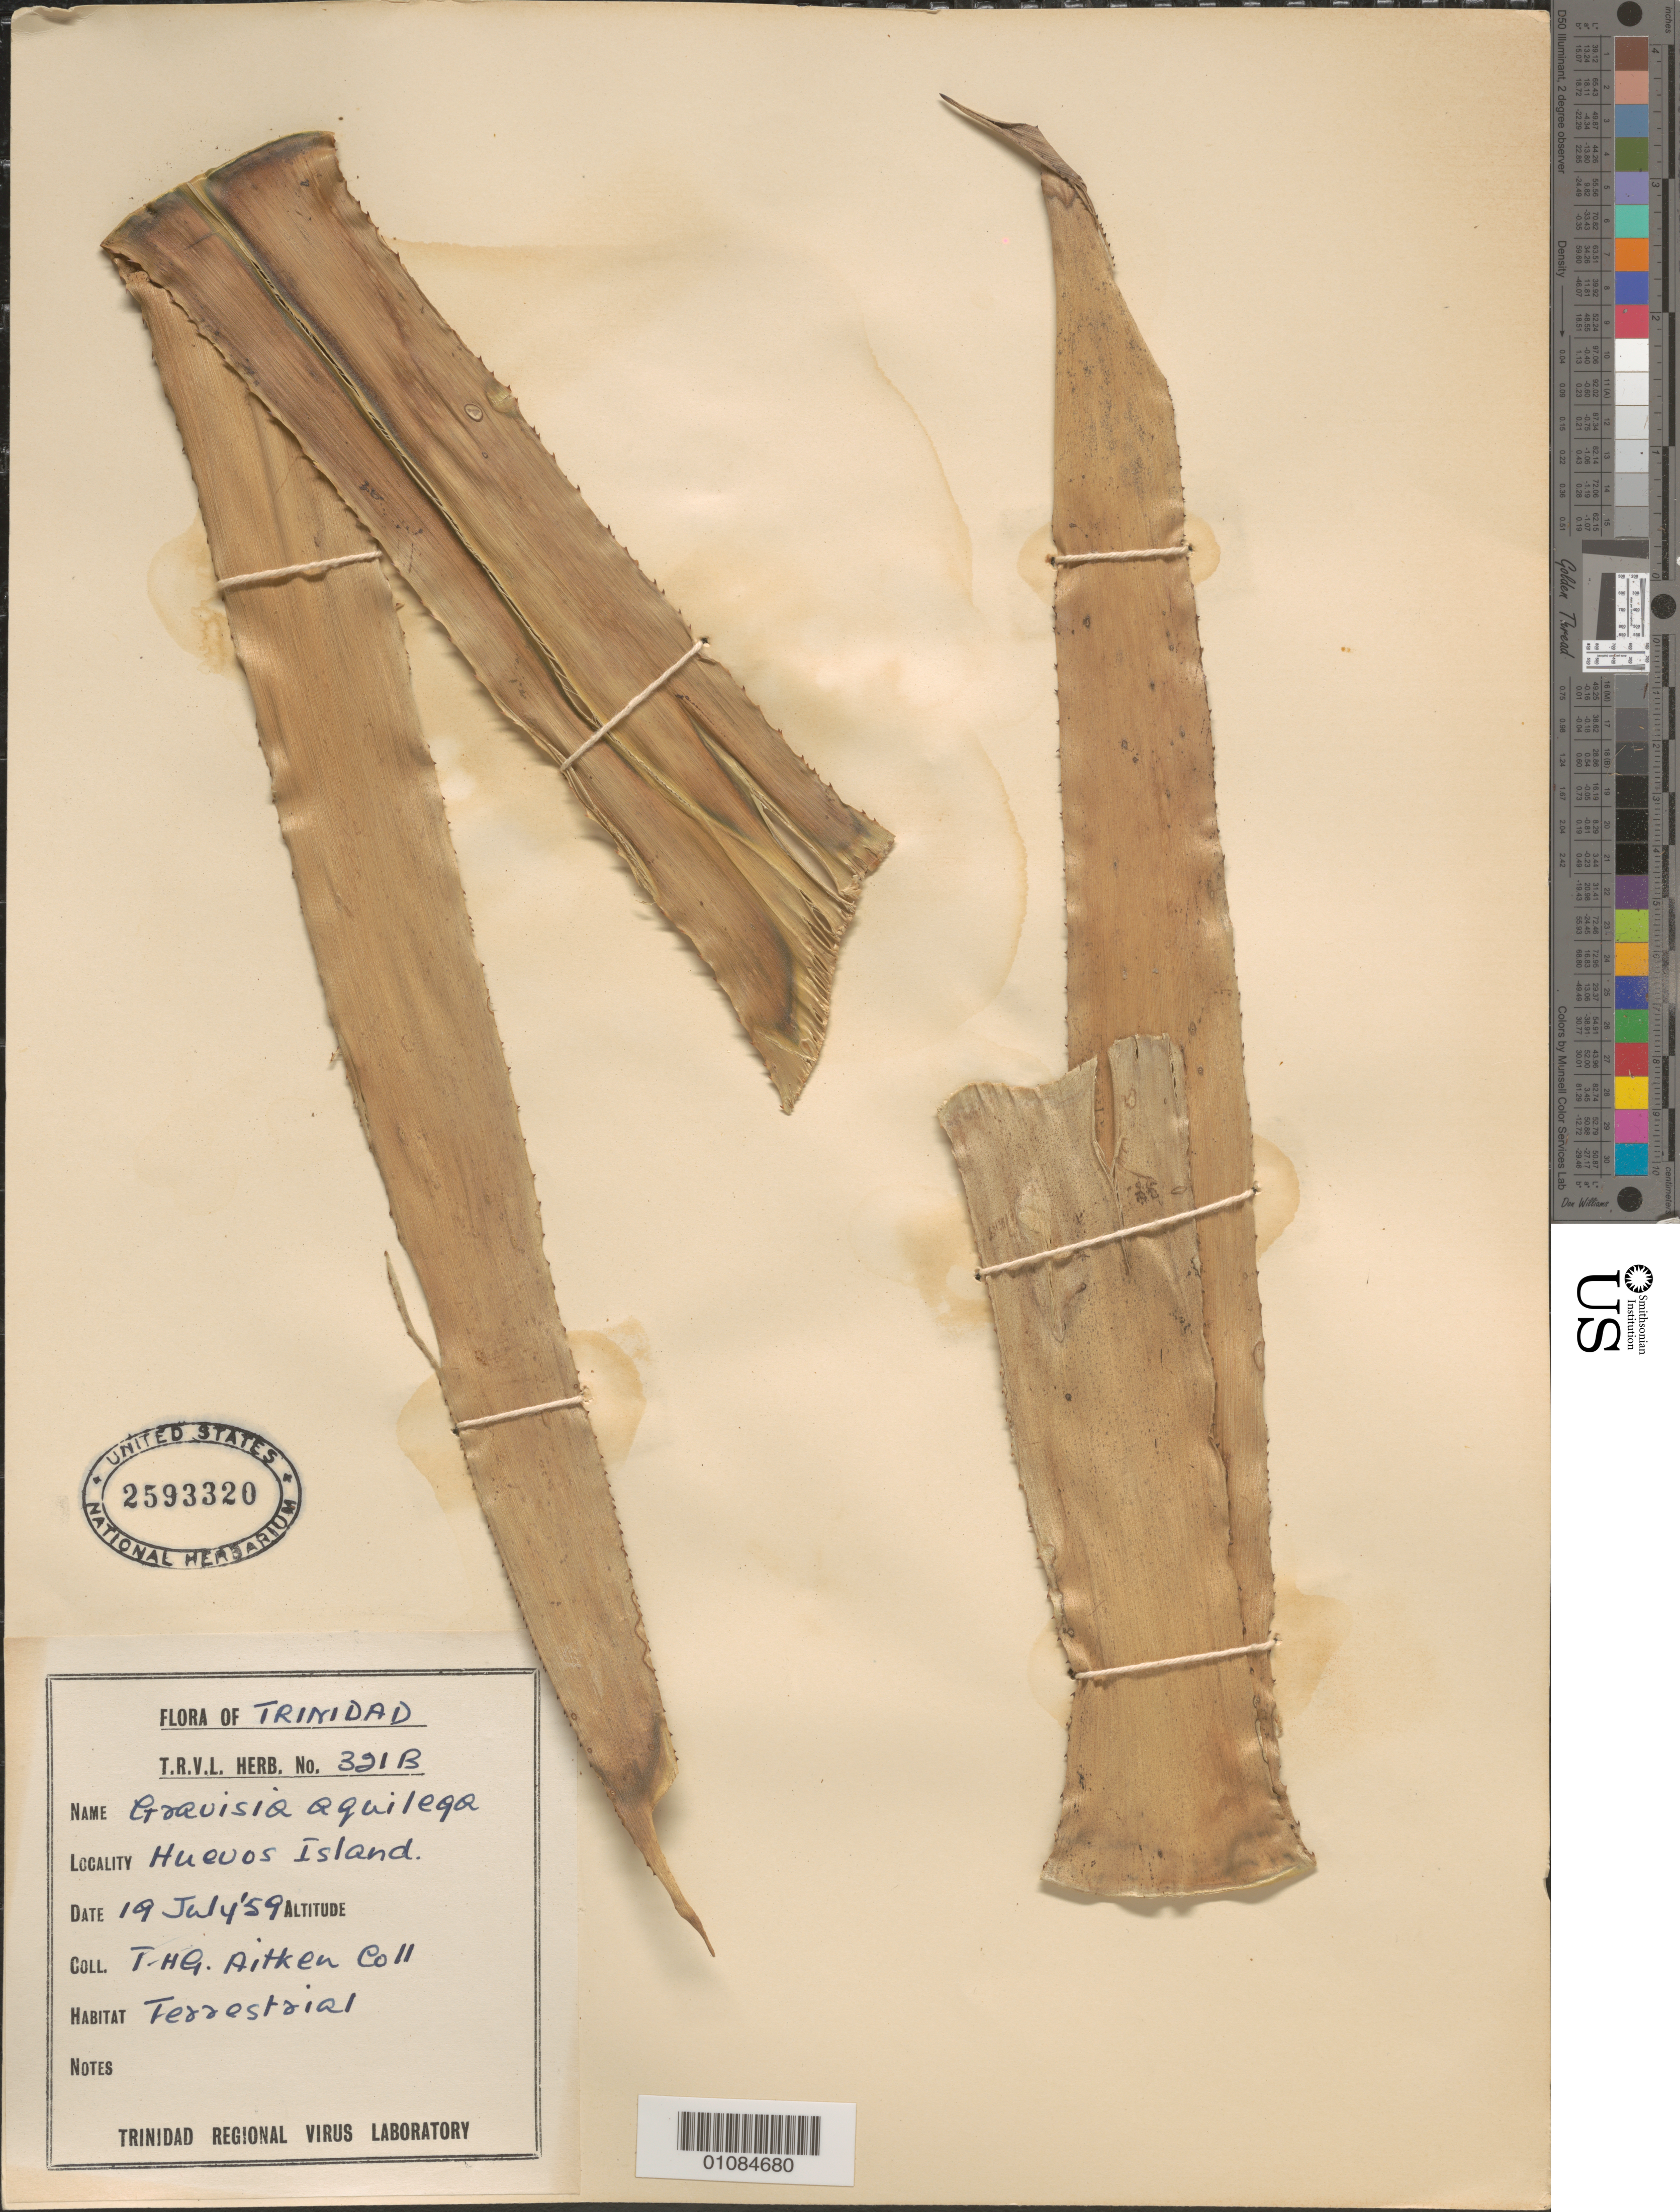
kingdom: Plantae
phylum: Tracheophyta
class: Liliopsida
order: Poales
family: Bromeliaceae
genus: Aechmea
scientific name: Aechmea aquilega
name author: (Salisb.) Griseb.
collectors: T. Aitken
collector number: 321B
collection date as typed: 19 Jul 1959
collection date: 1959-07-19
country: Trinidad and Tobago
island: Trinidad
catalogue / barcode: US 2593320